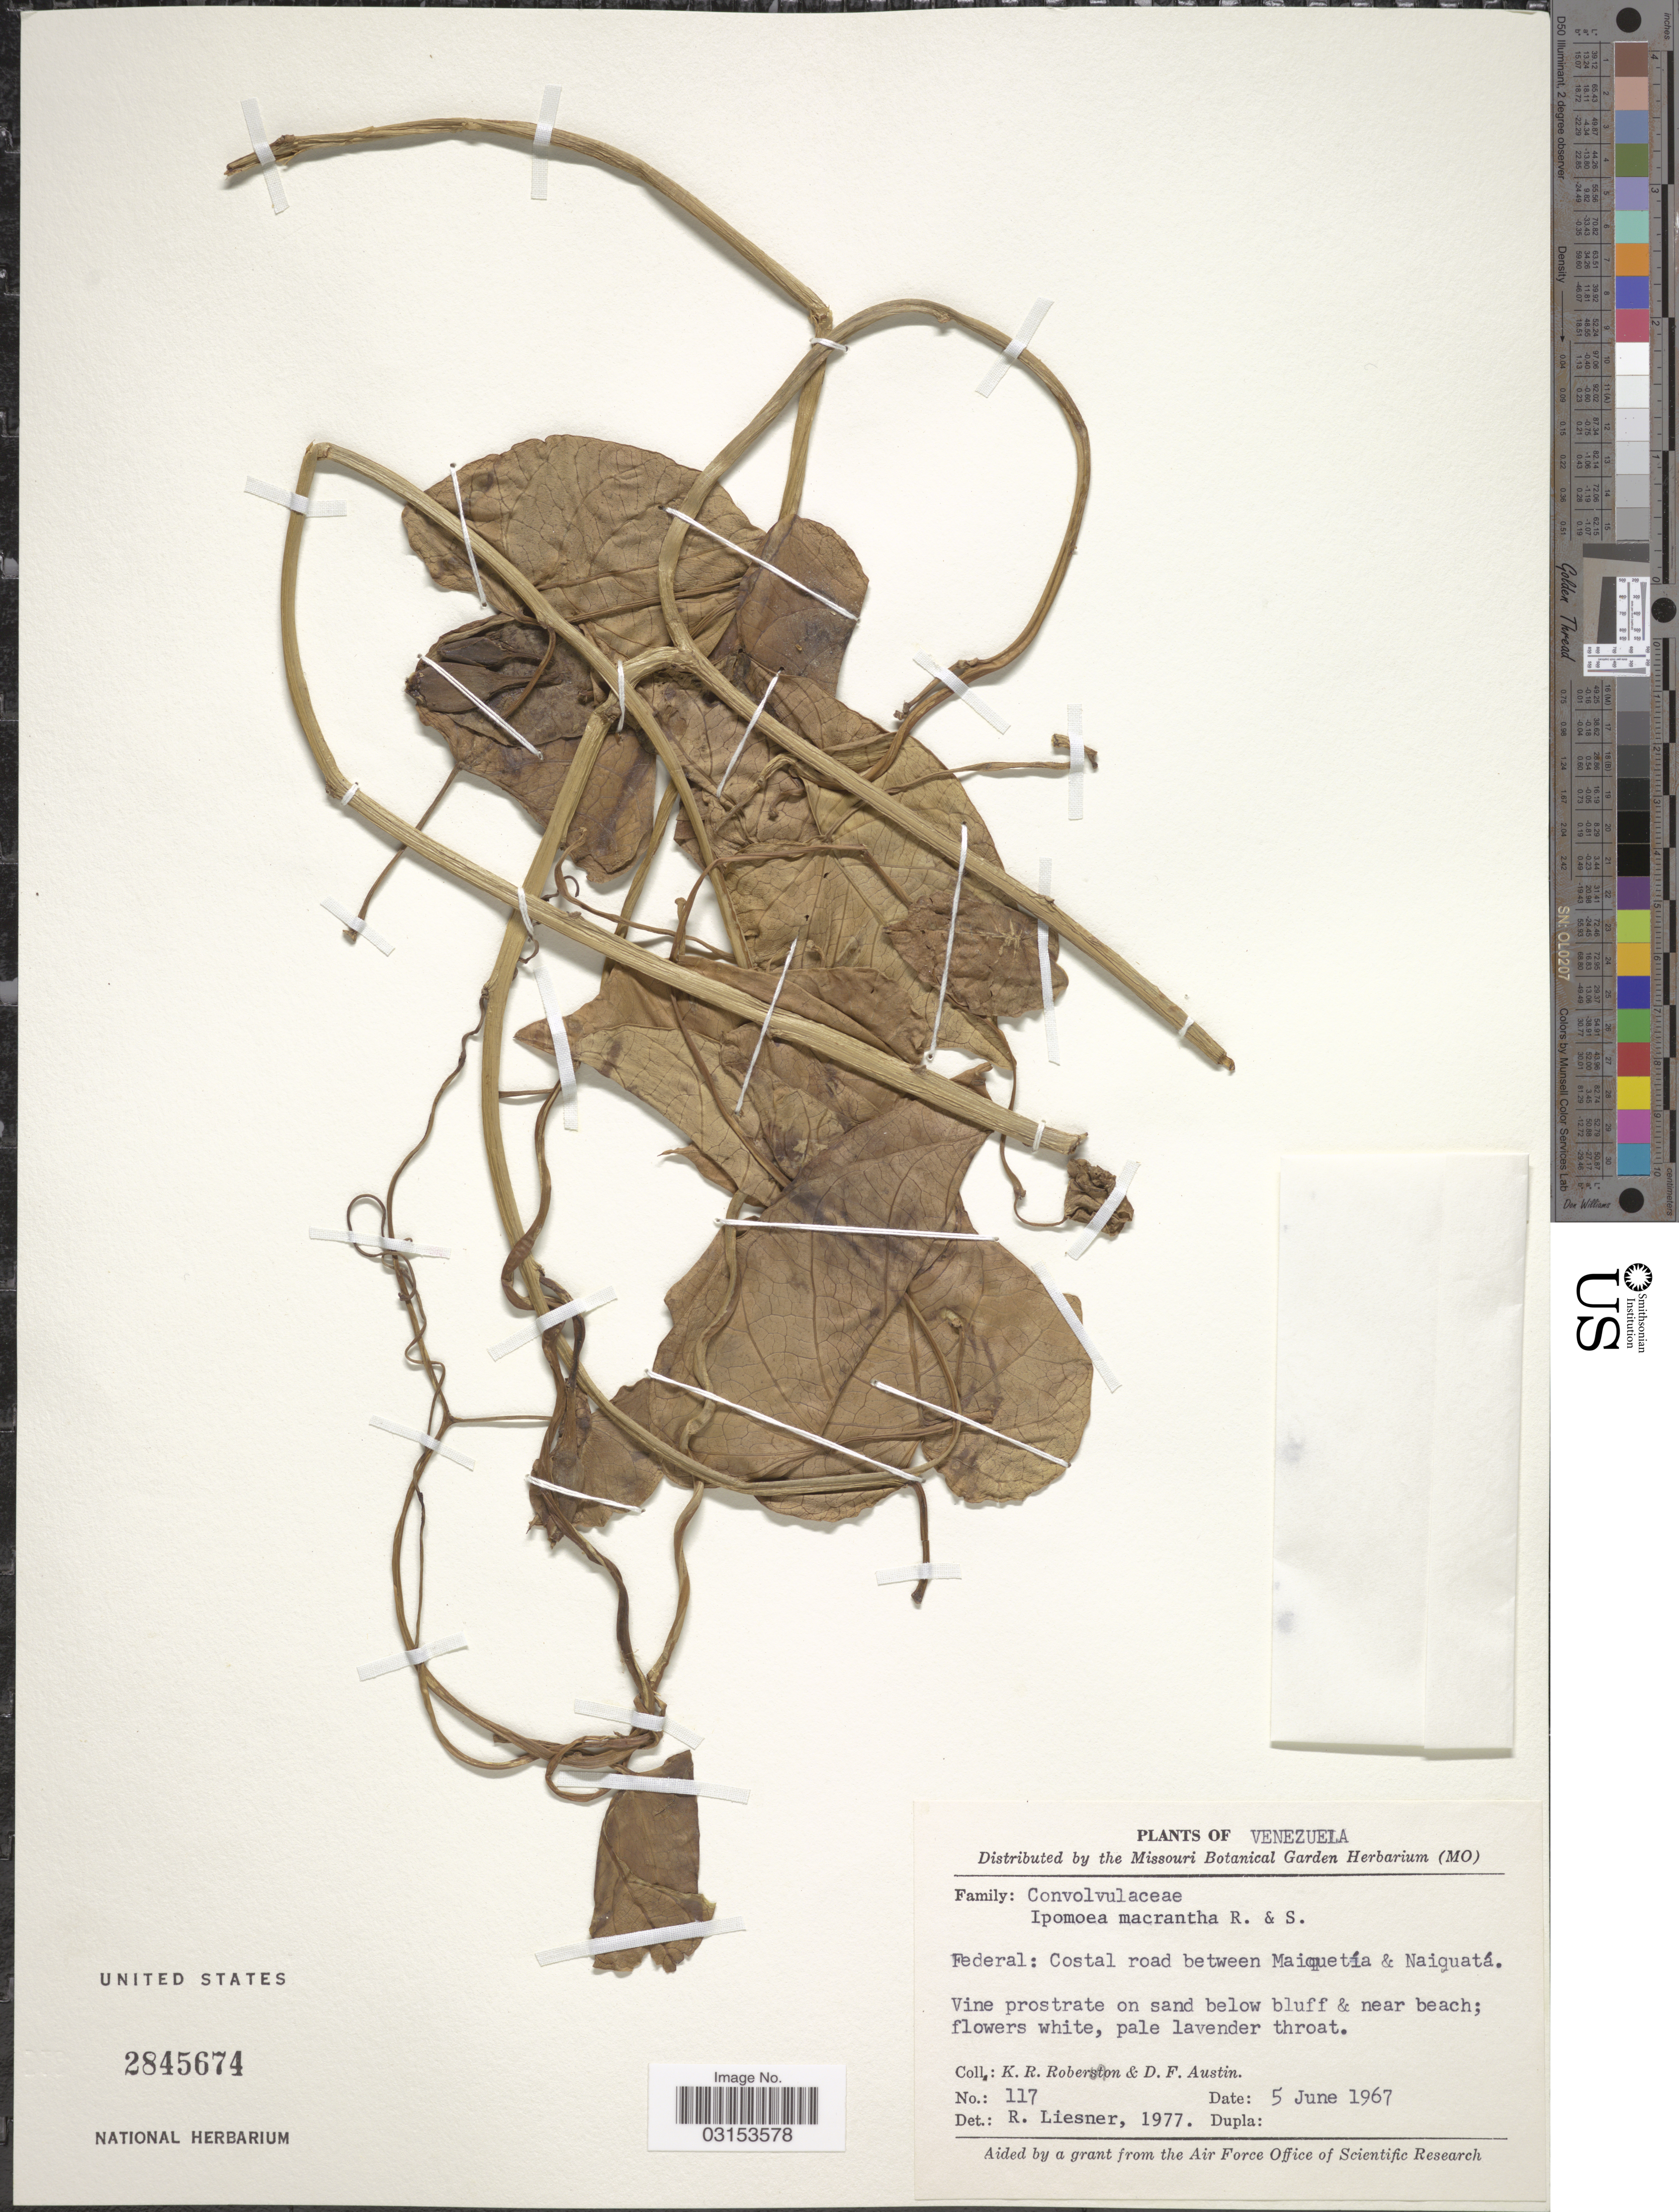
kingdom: Plantae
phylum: Tracheophyta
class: Magnoliopsida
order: Solanales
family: Convolvulaceae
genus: Ipomoea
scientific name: Ipomoea violacea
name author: L.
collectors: K. Robertson & D. Austin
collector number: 117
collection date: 1967-06-05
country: Venezuela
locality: Federal: Costal road between Maiquetía & Naiquatá.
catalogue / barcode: US 2845674